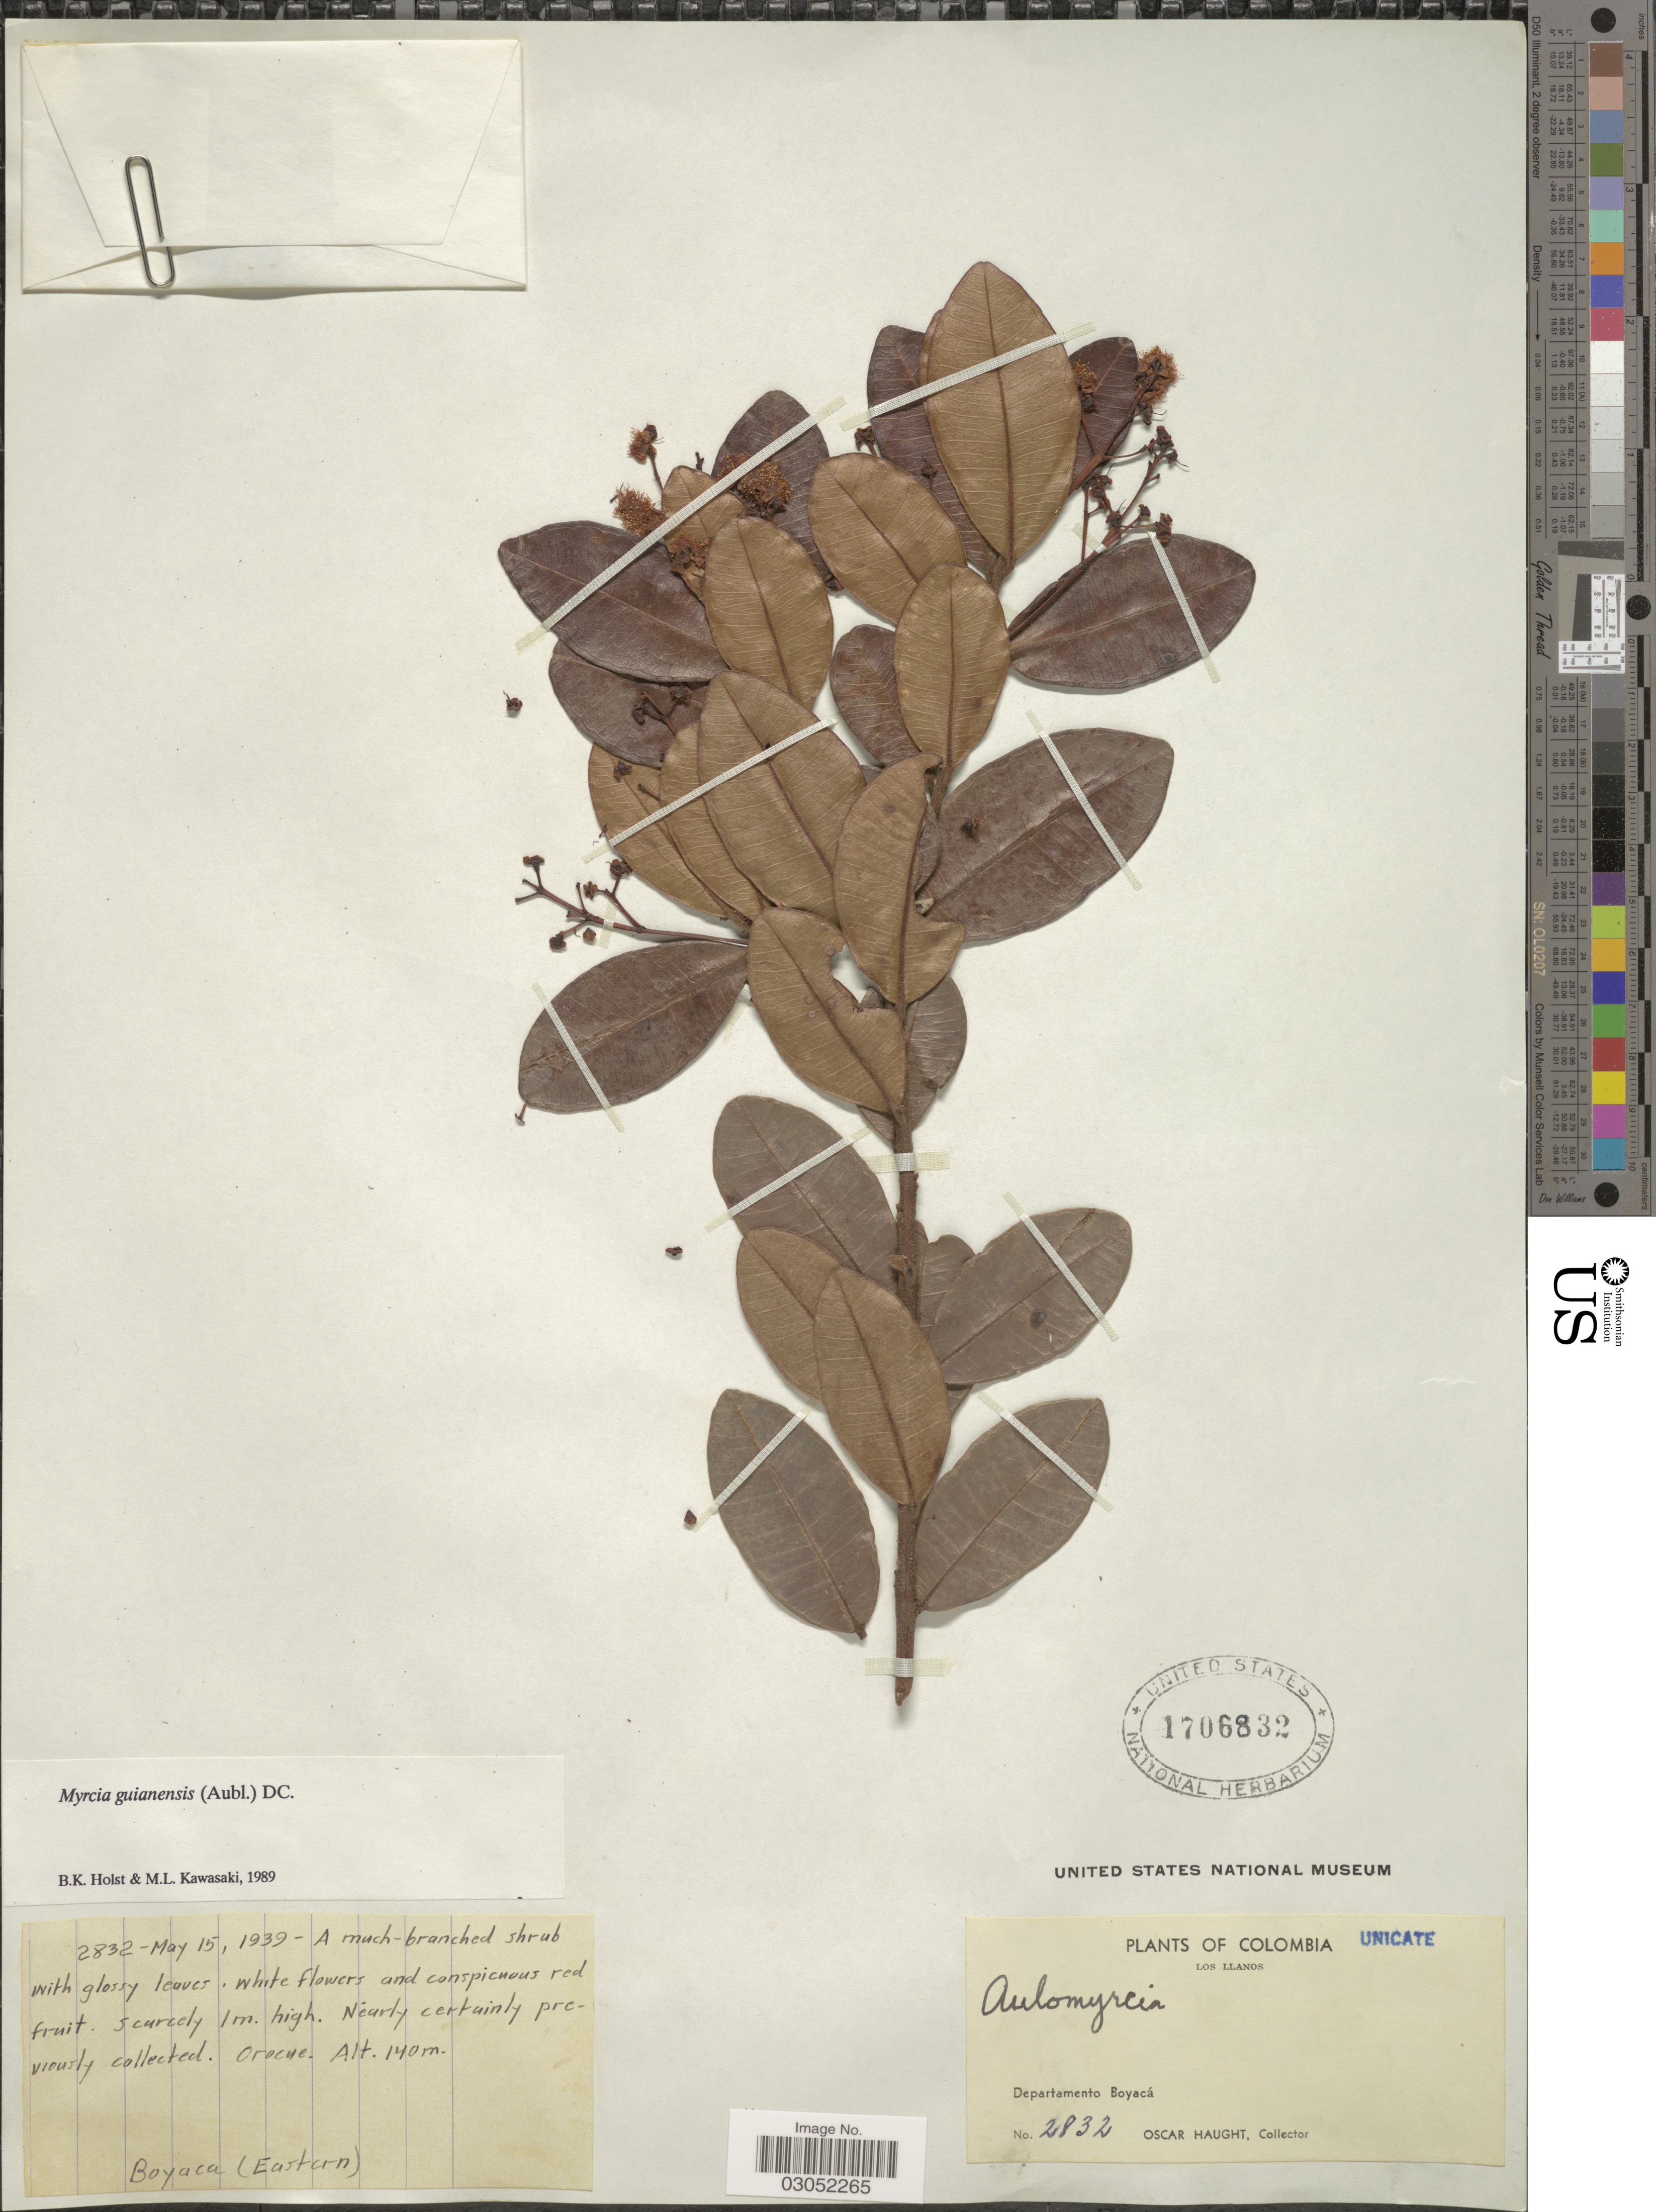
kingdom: Plantae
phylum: Tracheophyta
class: Magnoliopsida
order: Myrtales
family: Myrtaceae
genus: Myrcia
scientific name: Myrcia guianensis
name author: (Aubl.) DC.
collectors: O. L. Haught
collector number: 2832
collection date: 1939-05-15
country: Colombia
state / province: Boyacá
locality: Orocue. Los Llanos. Departamento Boyacá. Boyaca (Eastern).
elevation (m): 140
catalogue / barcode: US 1706832